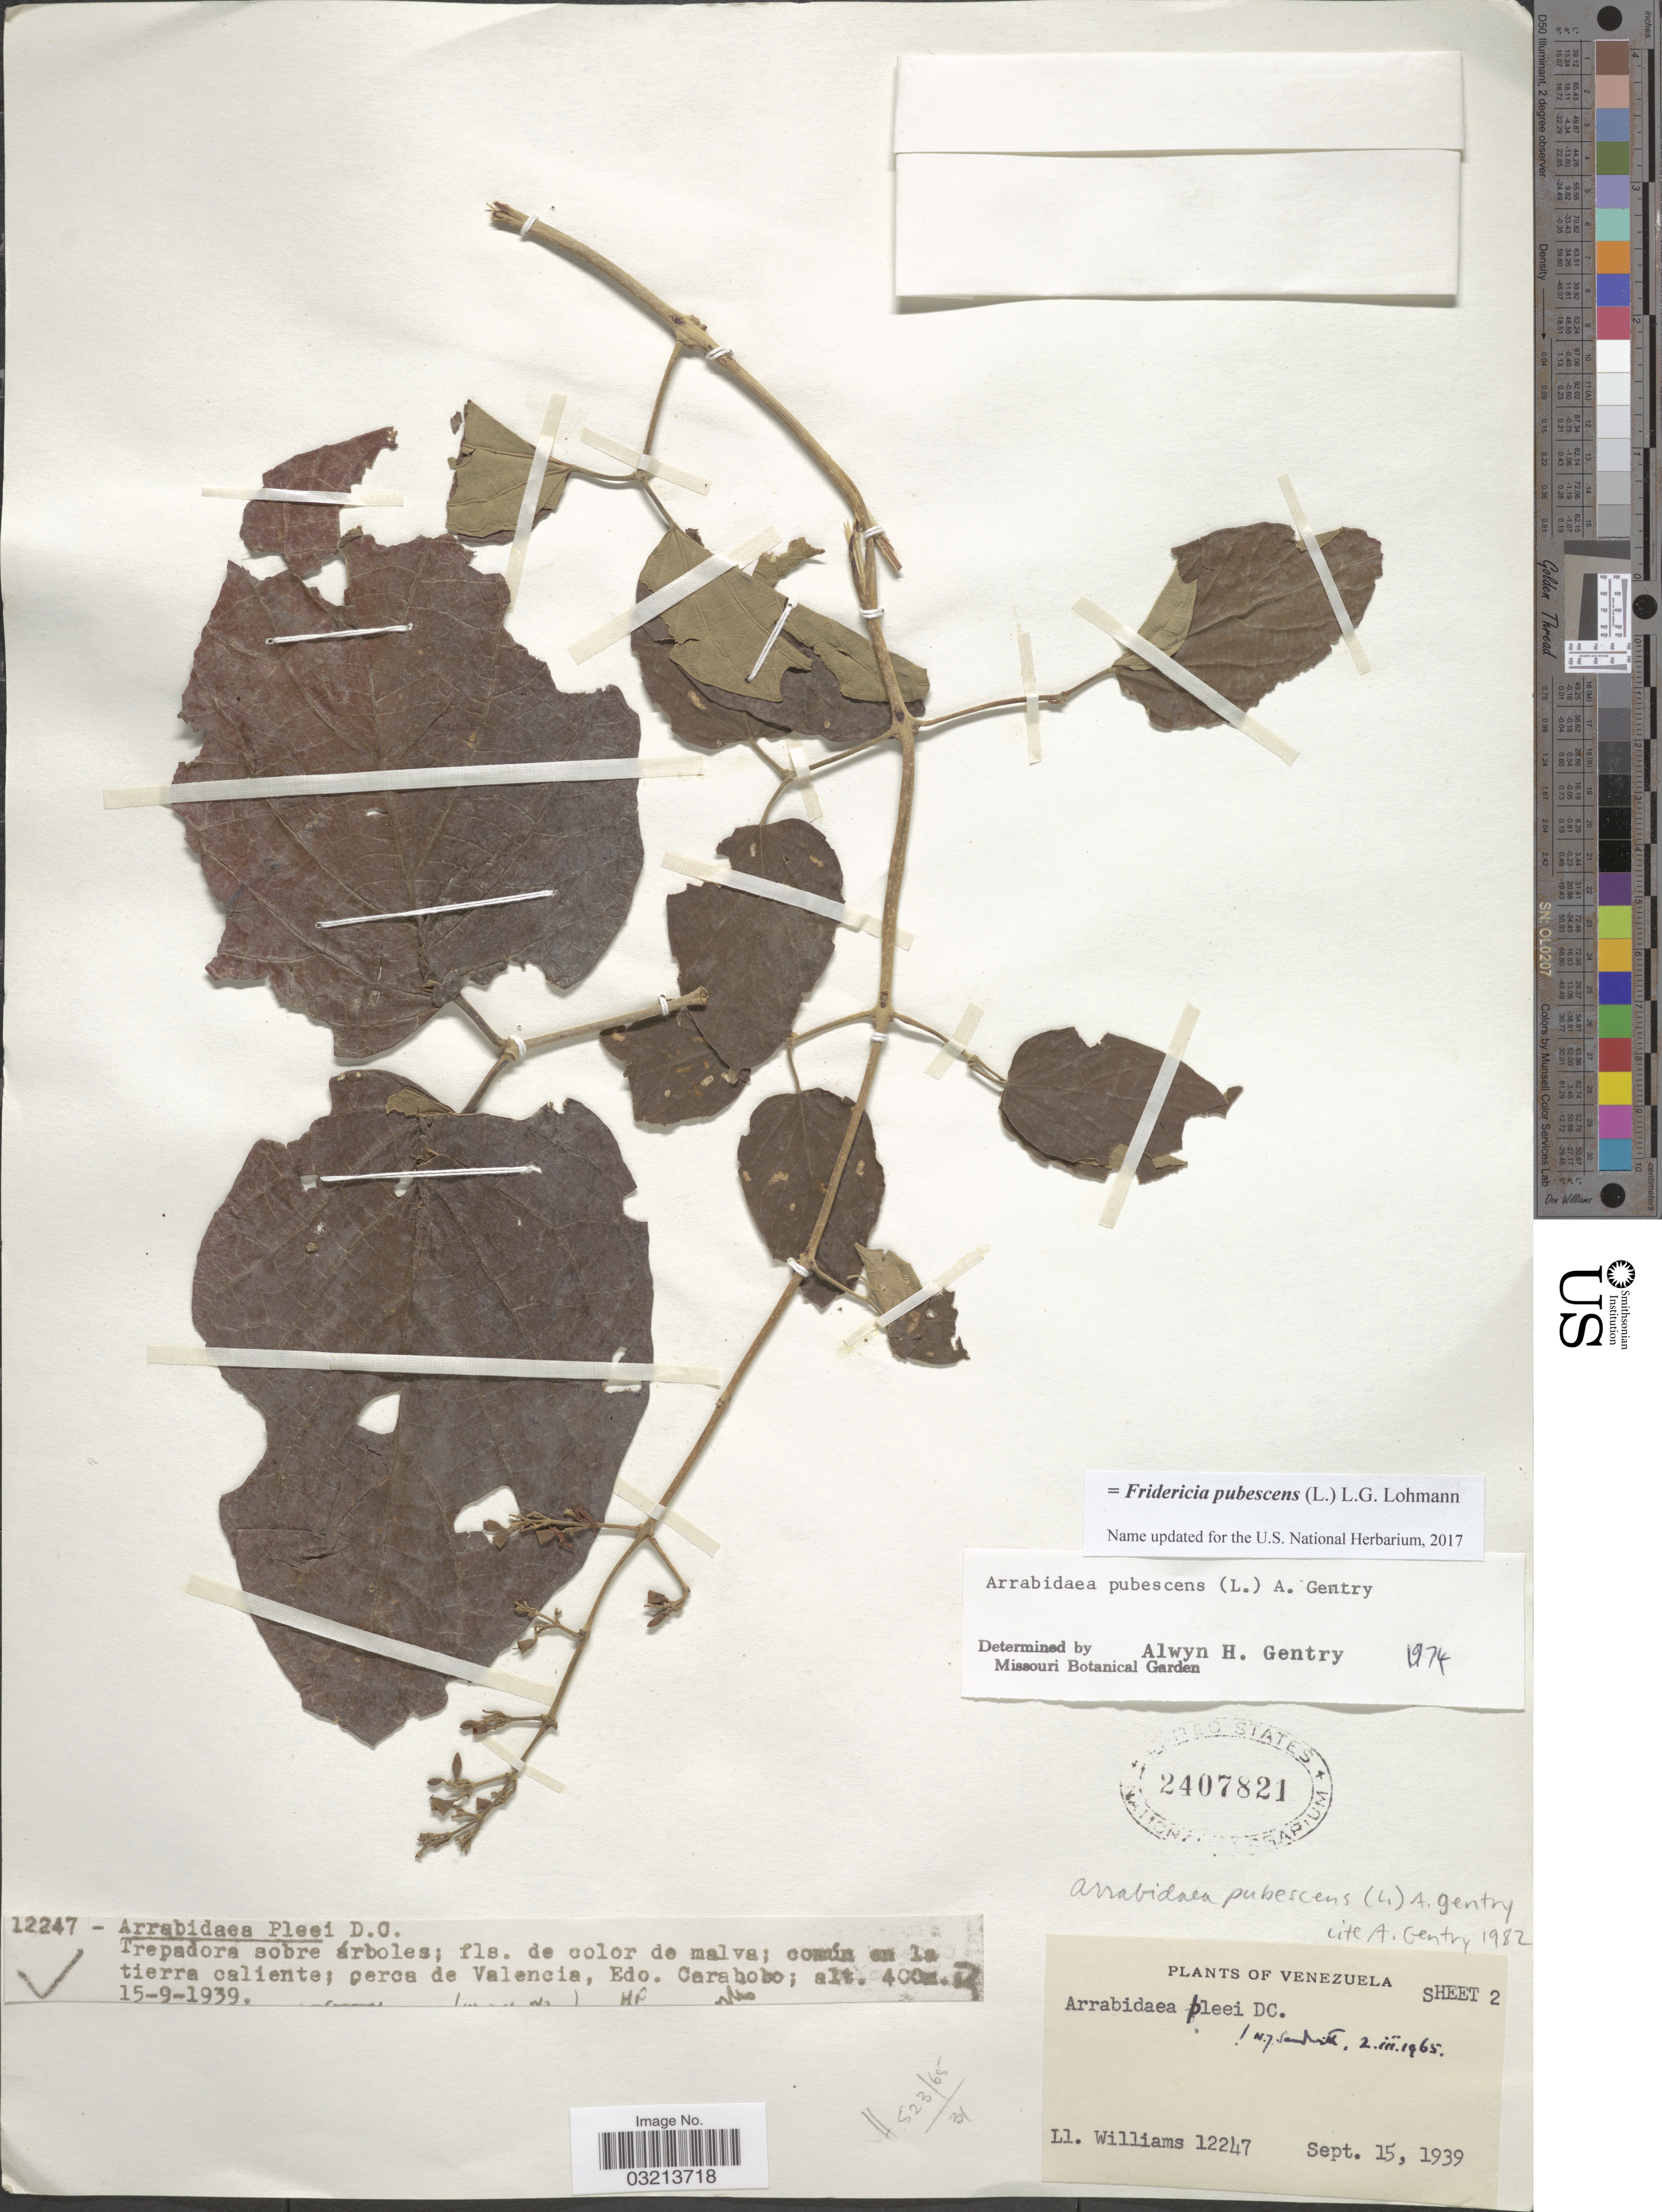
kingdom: Plantae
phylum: Tracheophyta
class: Magnoliopsida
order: Lamiales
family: Bignoniaceae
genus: Fridericia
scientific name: Fridericia pubescens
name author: (L.) L.G. Lohmann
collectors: Ll. Williams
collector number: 12247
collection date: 1939-09-15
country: Venezuela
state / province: Carabobo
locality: Cerca de Valencia.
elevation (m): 400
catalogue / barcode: US 2407821